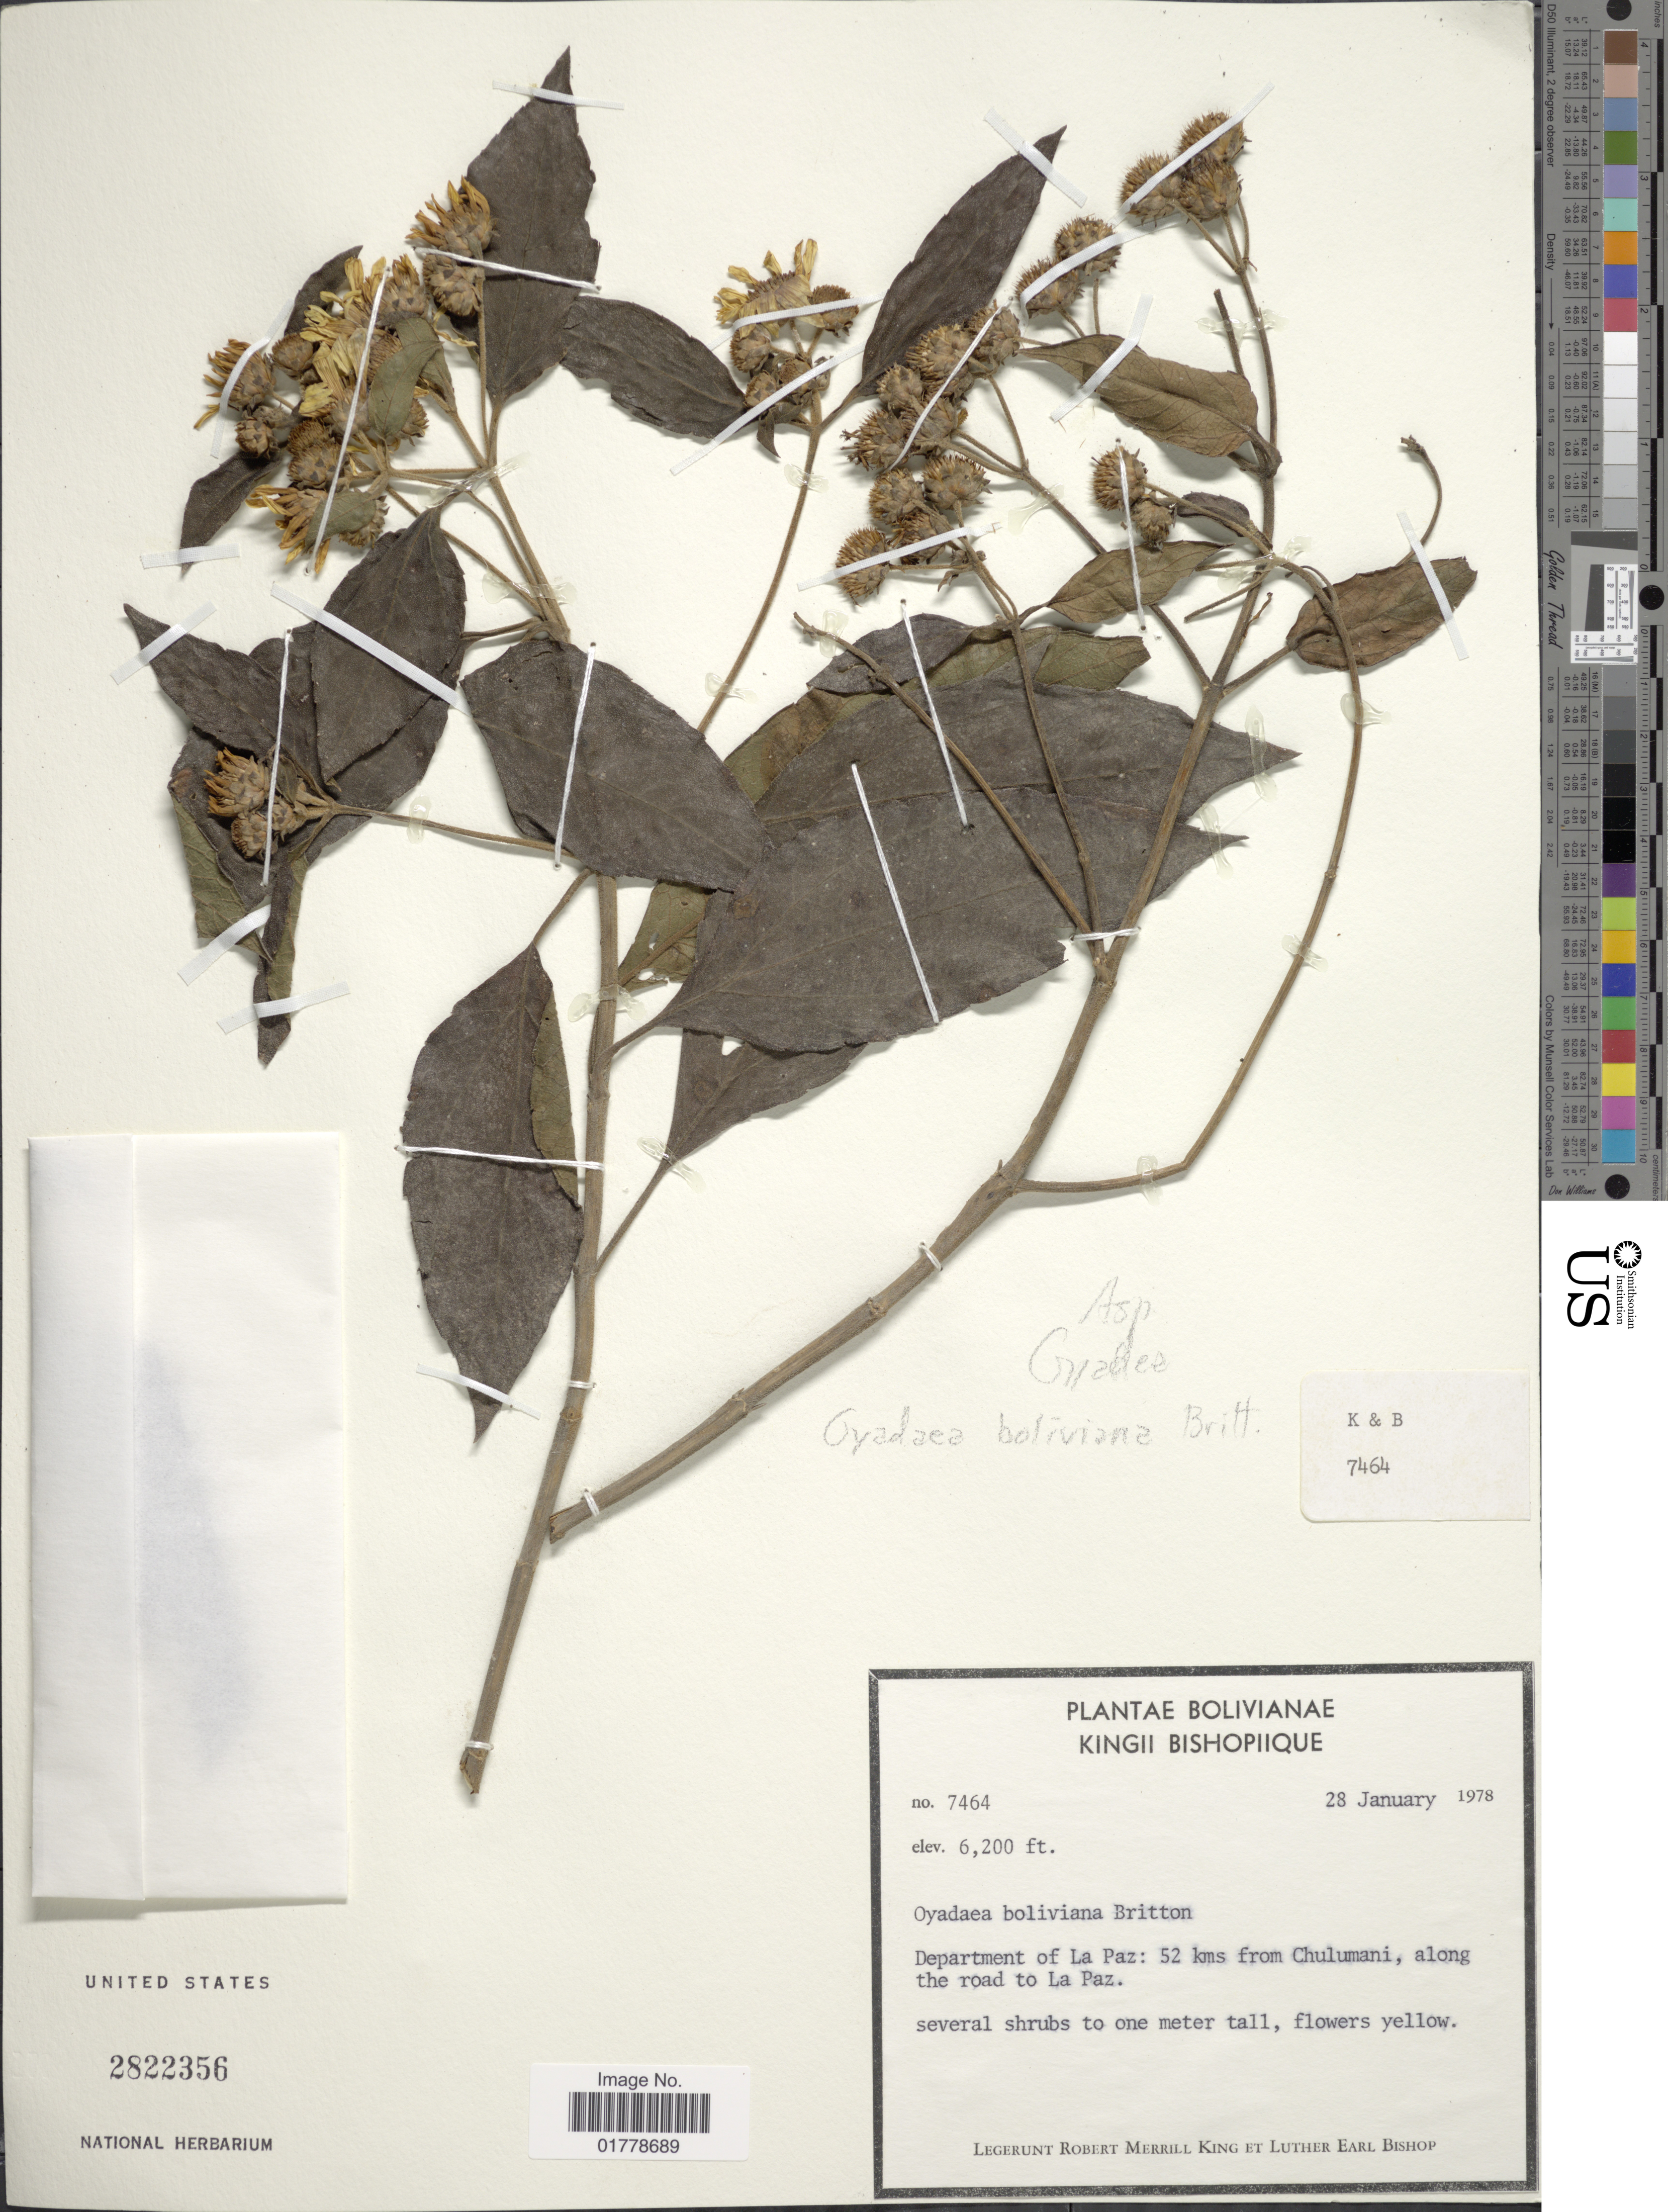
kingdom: Plantae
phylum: Tracheophyta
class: Magnoliopsida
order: Asterales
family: Asteraceae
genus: Oyedaea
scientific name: Oyedaea boliviana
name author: Britton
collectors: R. M. King & L. E. Bishop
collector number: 7464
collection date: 1978-01-28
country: Bolivia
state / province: La Paz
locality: Department of La Paz: 52 kms from Chulumani, along the road to La Paz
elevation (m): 1890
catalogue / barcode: US 2822356